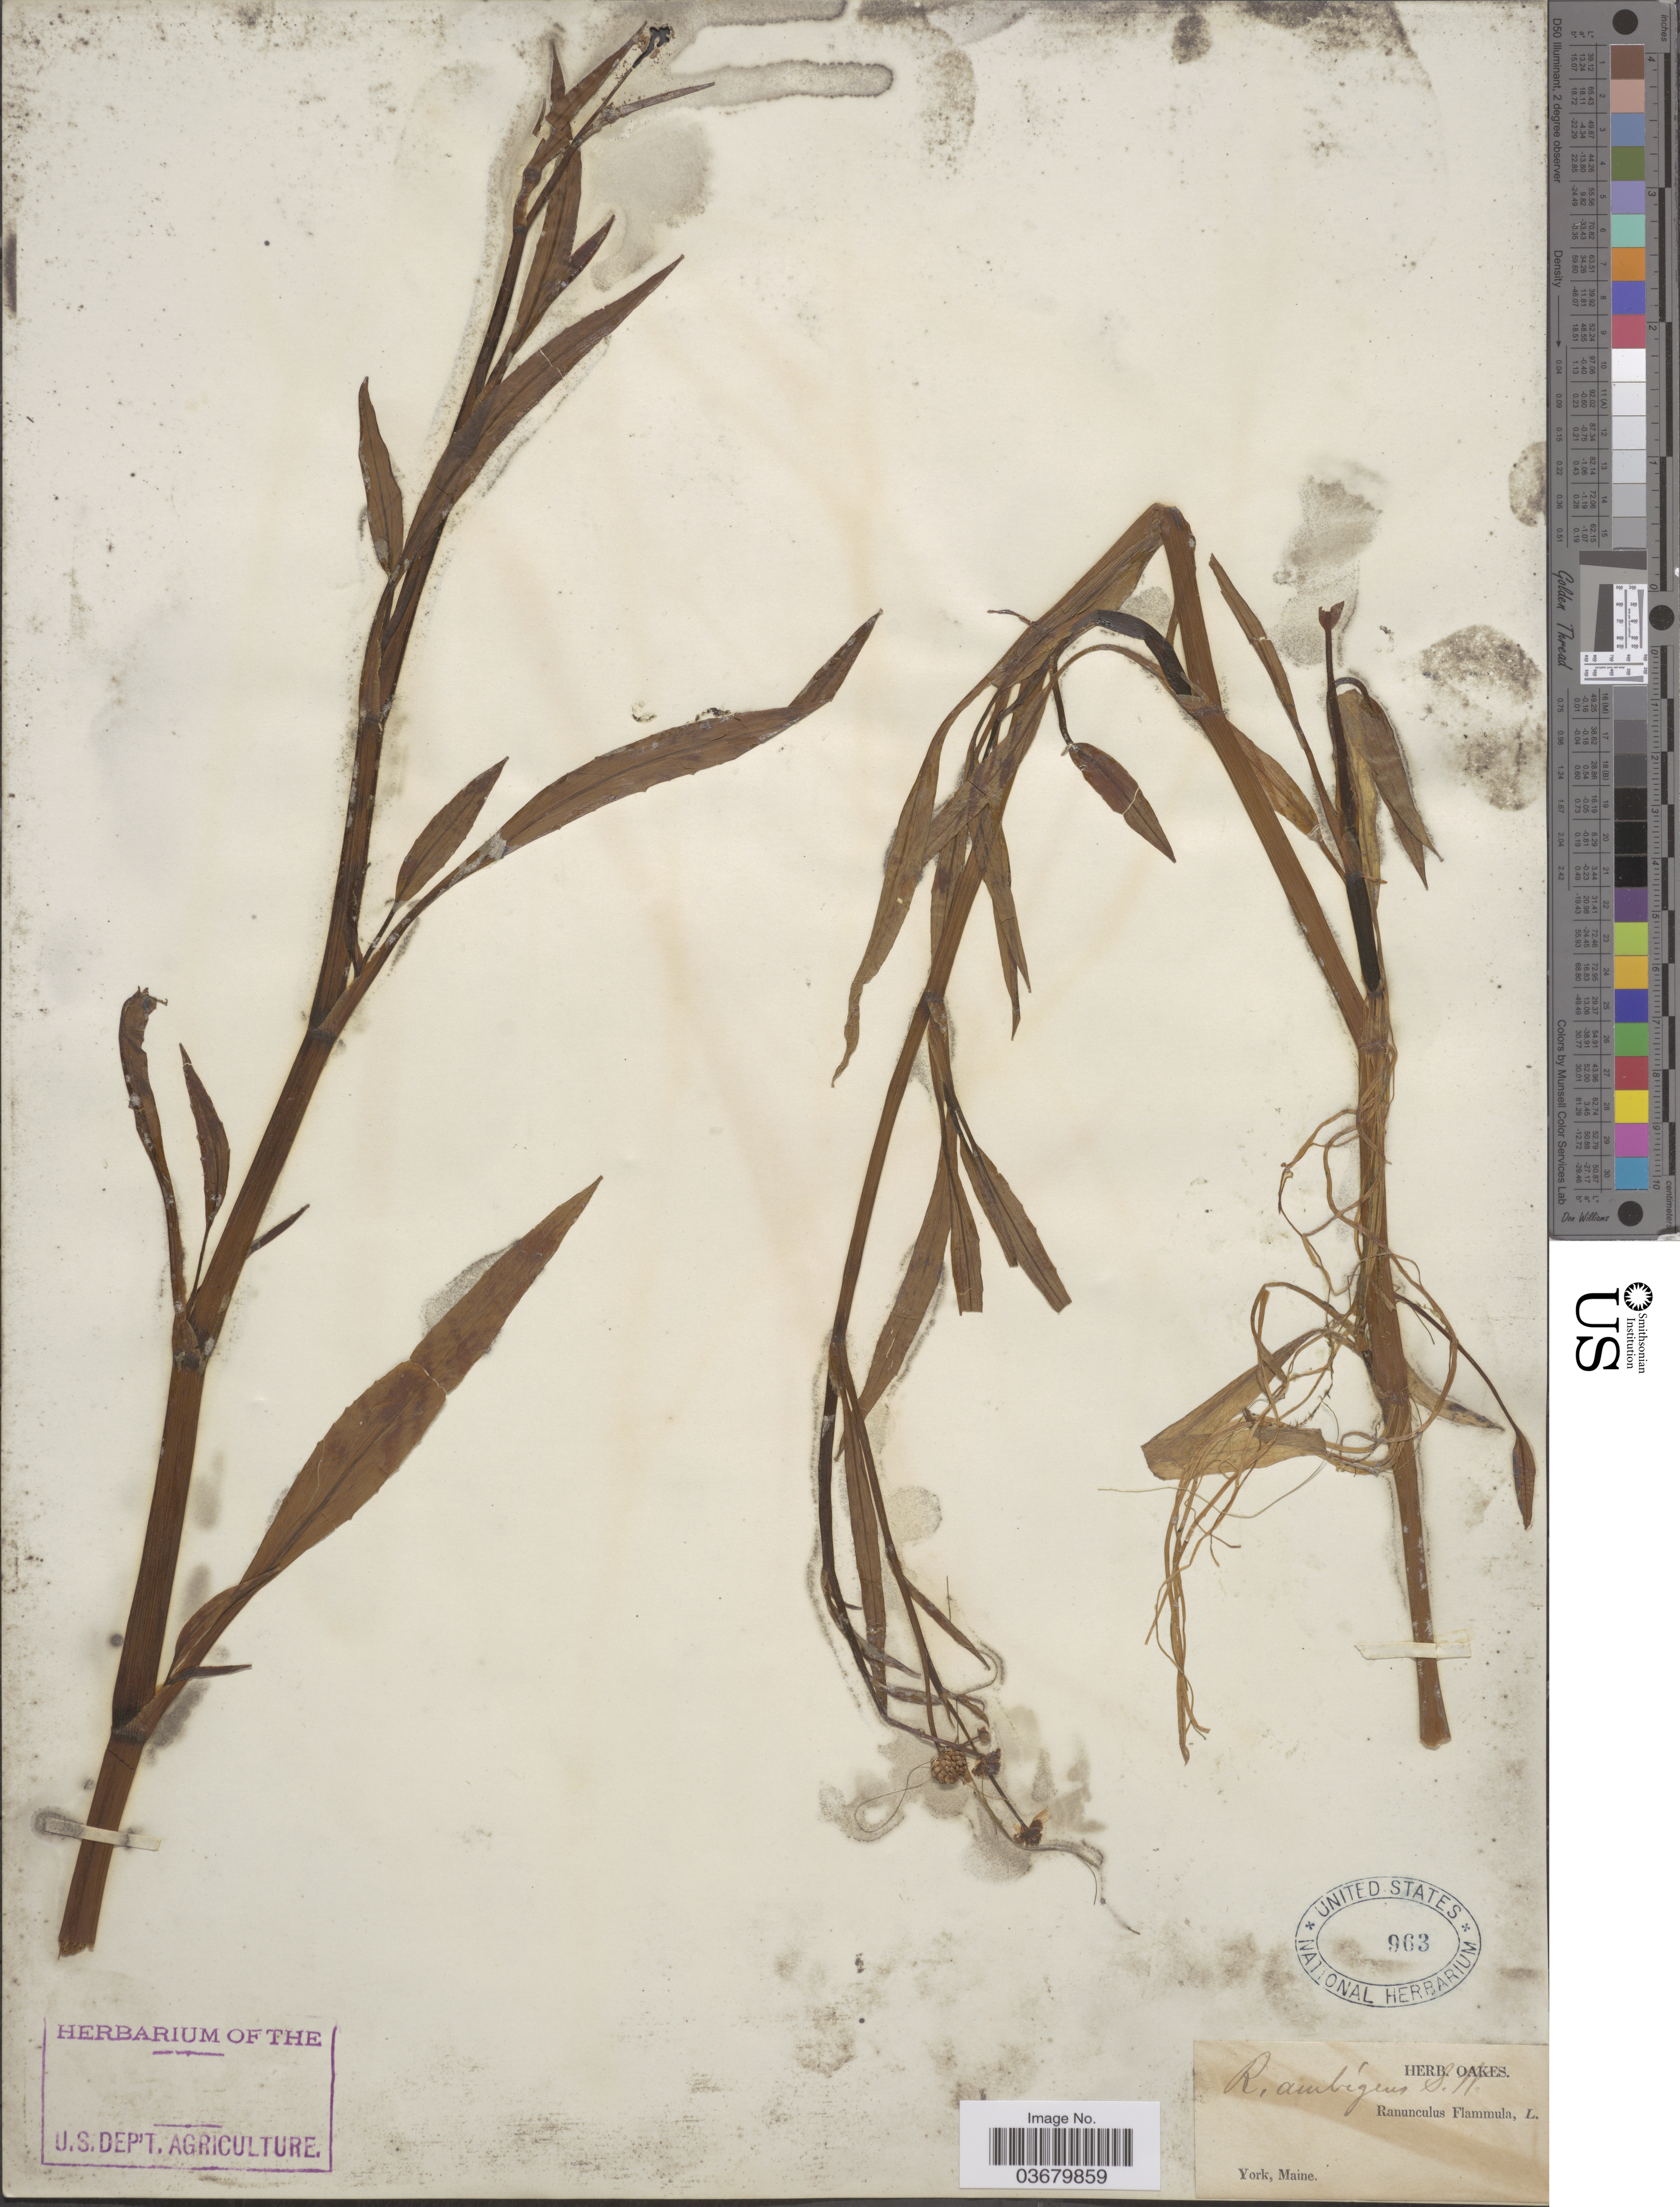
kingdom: Plantae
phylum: Tracheophyta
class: Magnoliopsida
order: Ranunculales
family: Ranunculaceae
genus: Ranunculus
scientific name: Ranunculus ambigens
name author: S. Watson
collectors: ex herb. Oakes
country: United States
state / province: Maine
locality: York.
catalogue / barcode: US 963